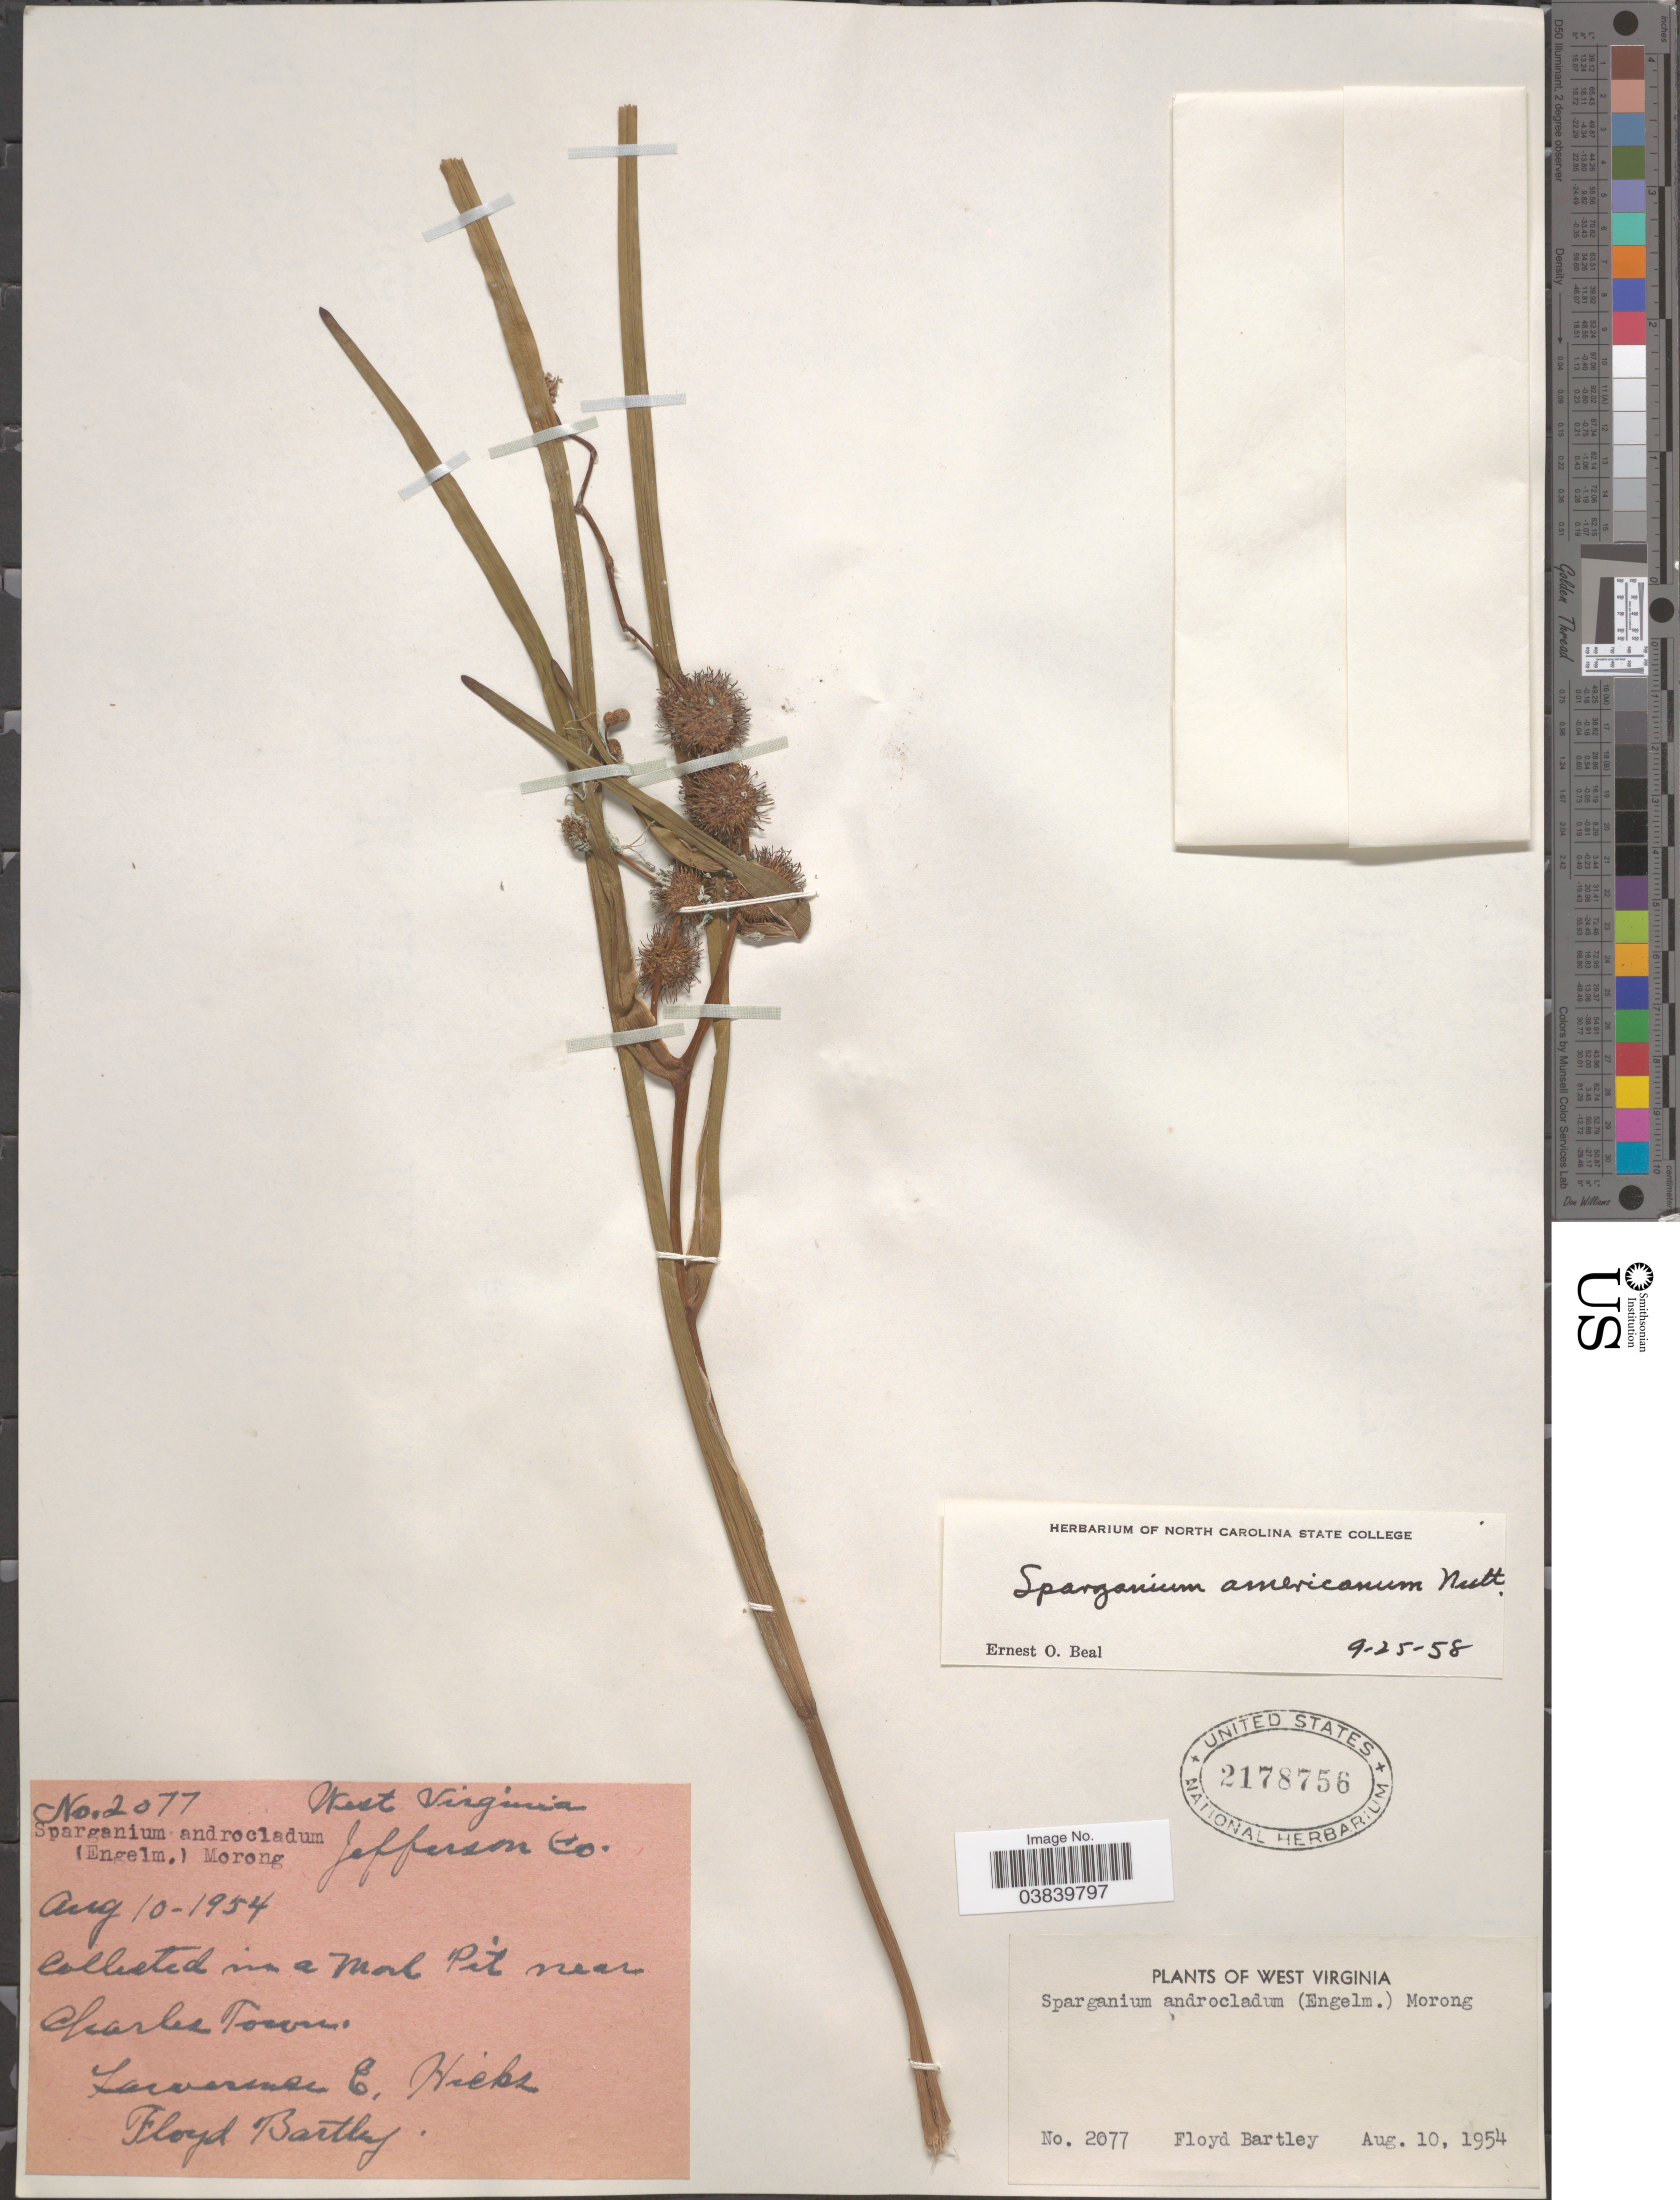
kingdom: Plantae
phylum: Tracheophyta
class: Liliopsida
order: Poales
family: Typhaceae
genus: Sparganium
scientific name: Sparganium americanum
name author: Nutt.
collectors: L. E. Hicks & F. Bartley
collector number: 2077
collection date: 1954-08-10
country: United States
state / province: West Virginia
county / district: Jefferson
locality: Jefferson Co. In a Marl Pit near Charles Town.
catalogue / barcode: US 2178756